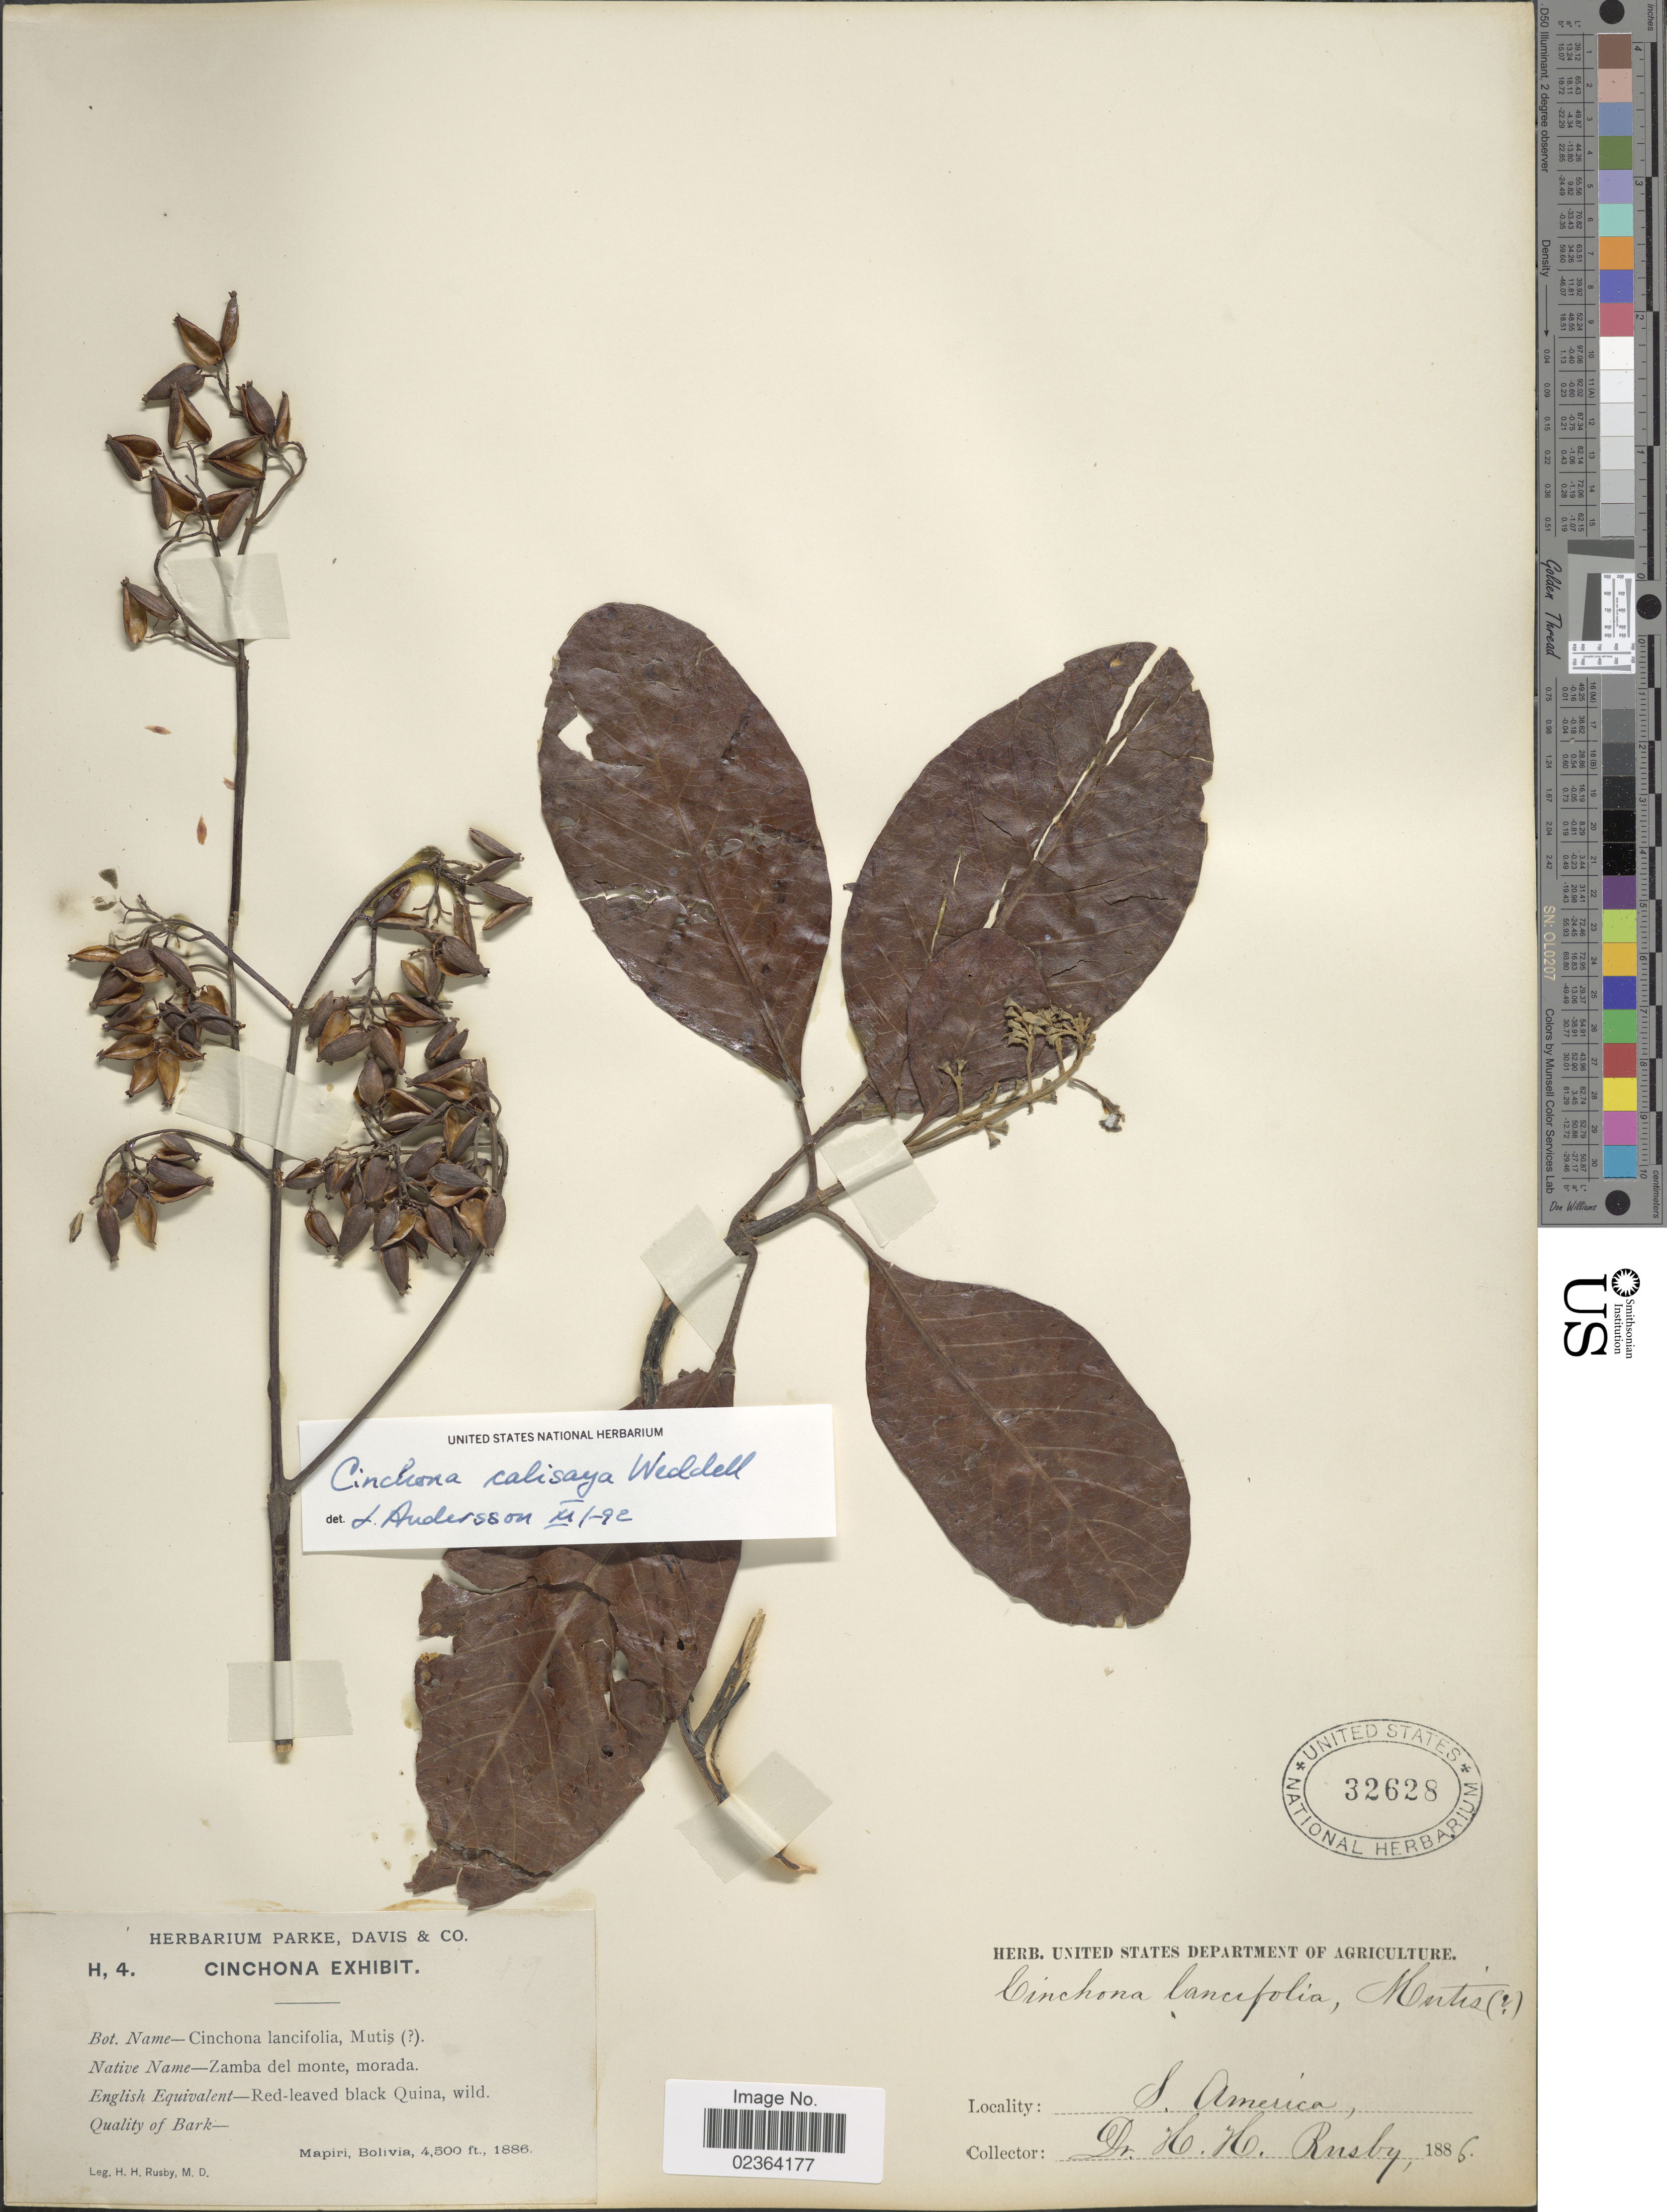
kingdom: Plantae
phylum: Tracheophyta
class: Magnoliopsida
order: Gentianales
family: Rubiaceae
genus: Cinchona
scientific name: Cinchona calisaya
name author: Wedd.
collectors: H. H. Rusby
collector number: H, 4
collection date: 1886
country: Bolivia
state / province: La Páz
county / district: Larecaja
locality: Mapiri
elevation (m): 1372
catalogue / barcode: US 32628